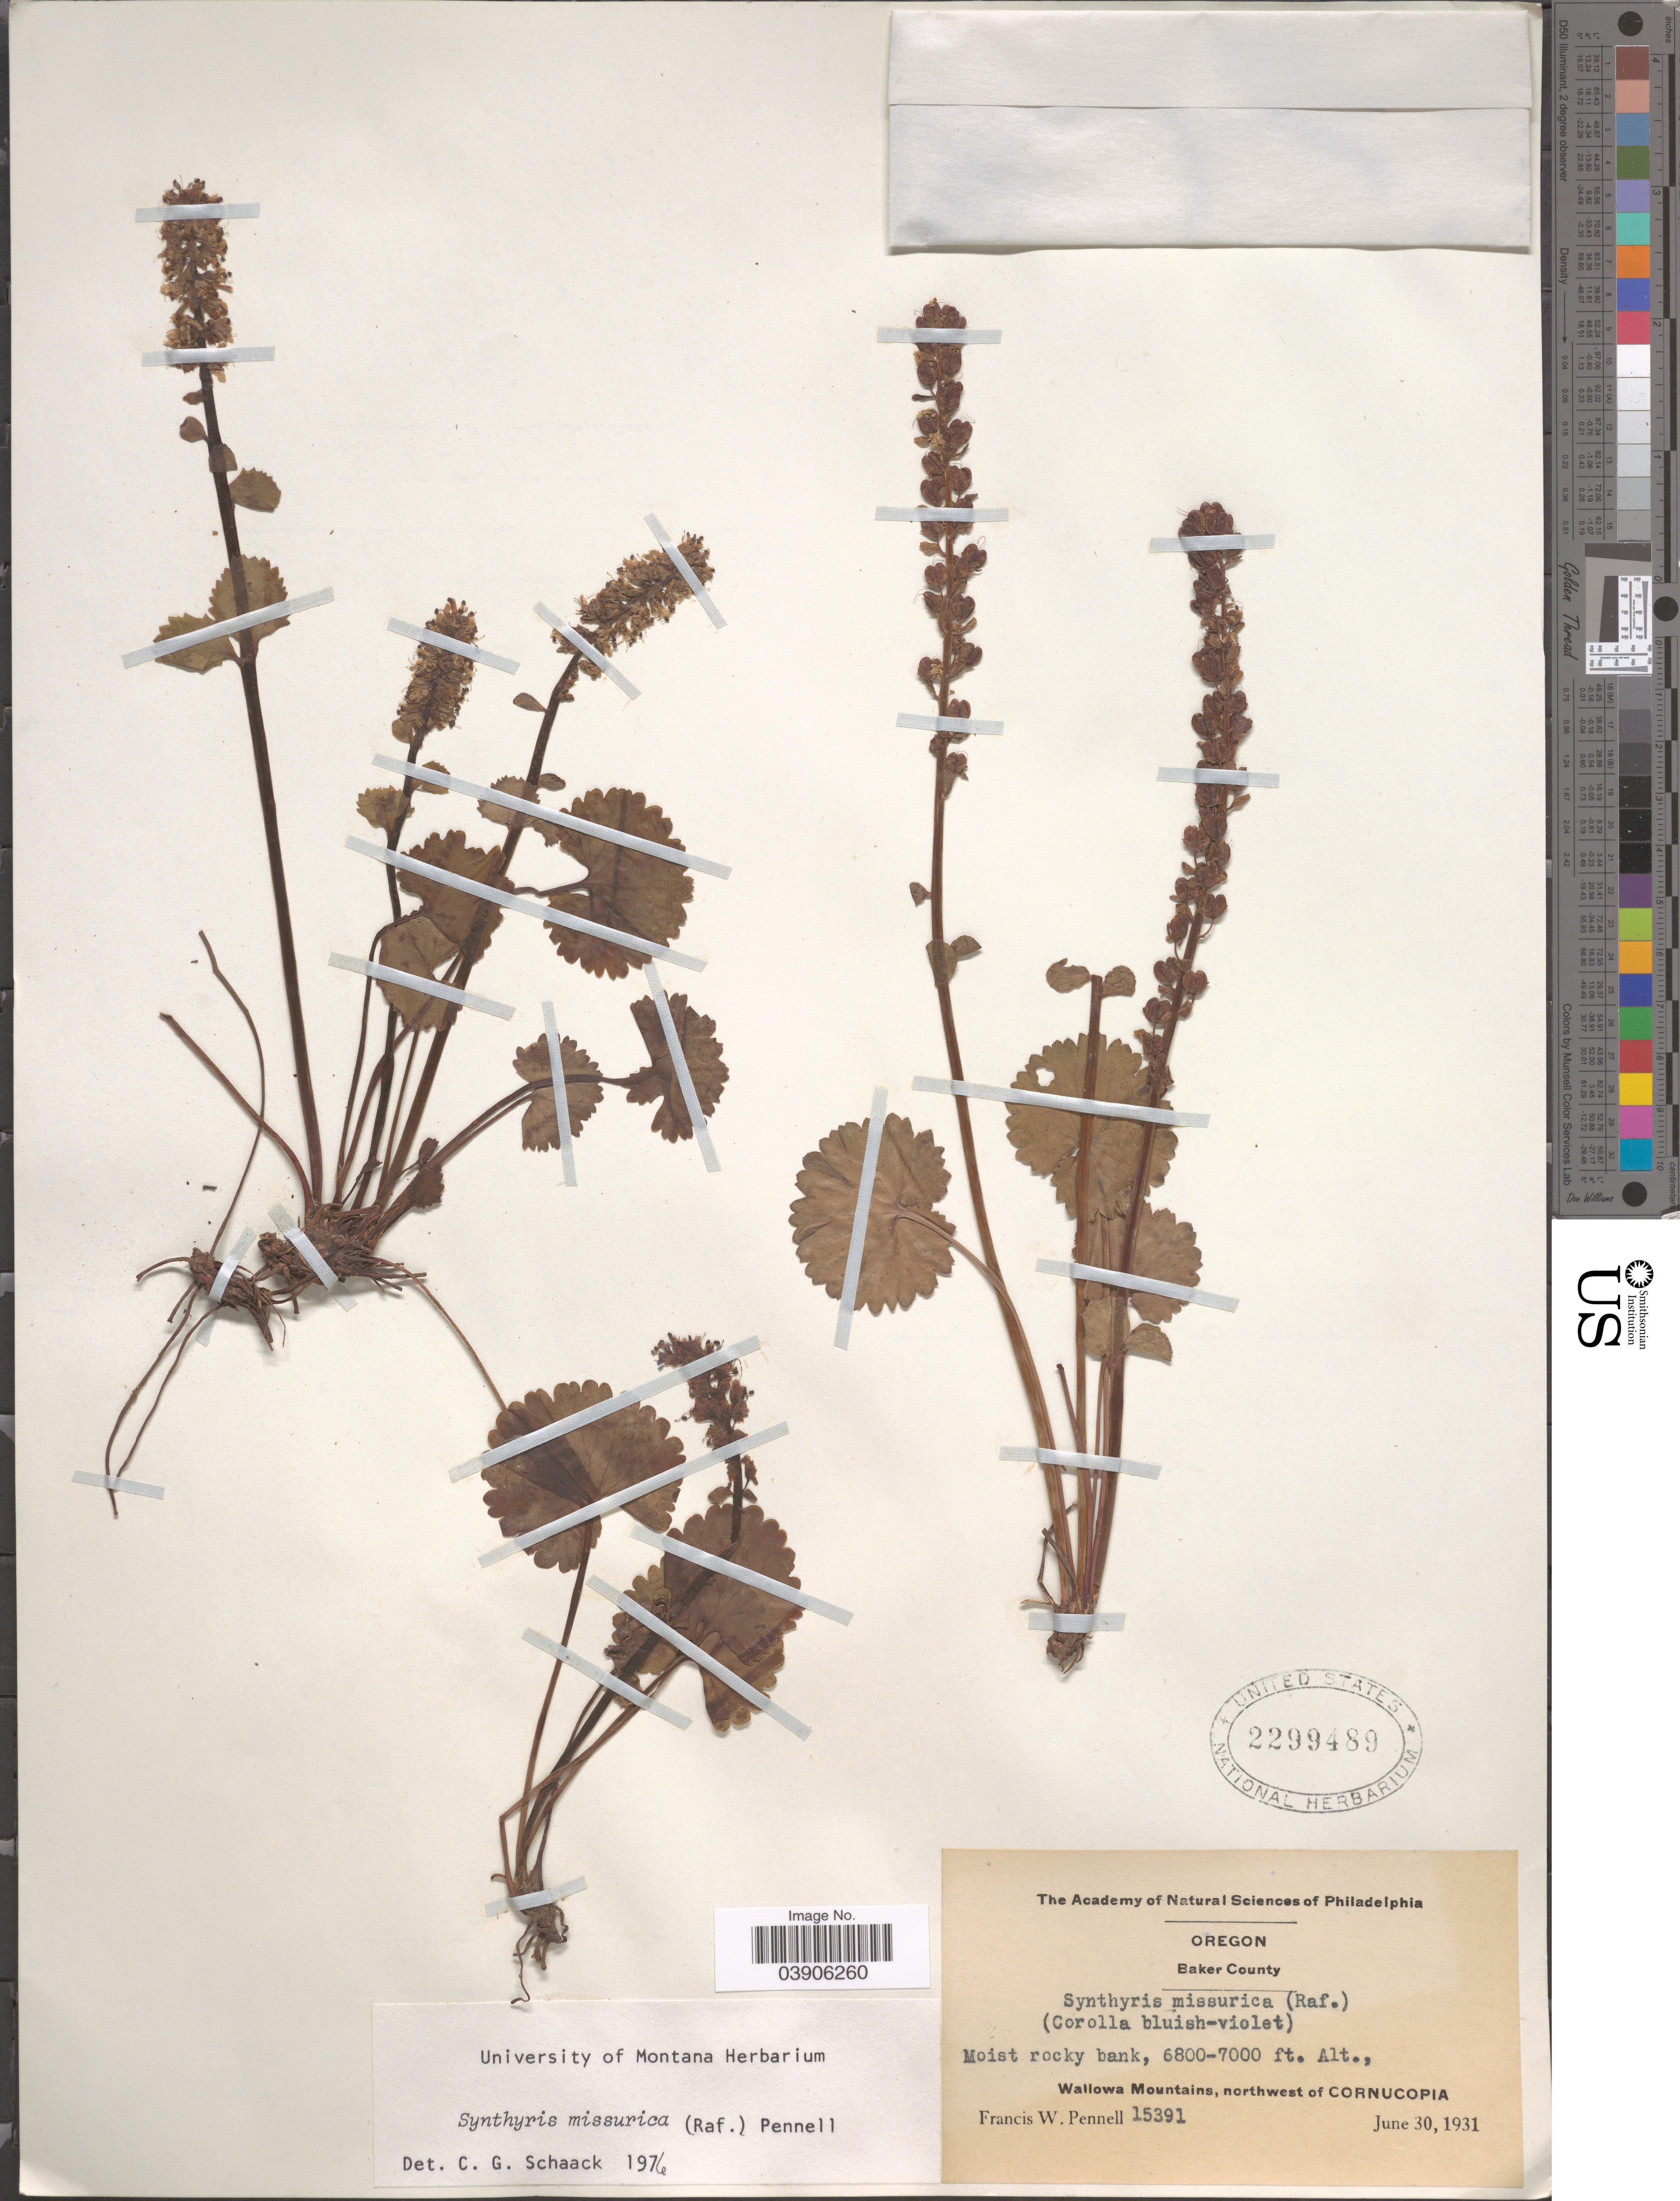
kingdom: Plantae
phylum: Tracheophyta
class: Magnoliopsida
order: Lamiales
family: Plantaginaceae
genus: Synthyris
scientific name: Synthyris missurica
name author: (Raf.) Pennell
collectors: F. W. Pennell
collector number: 15391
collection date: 1931-06-30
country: United States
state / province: Oregon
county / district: Baker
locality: Wallowa Mountains, northwest of Cornucopia.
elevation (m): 2073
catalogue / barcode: US 2299489